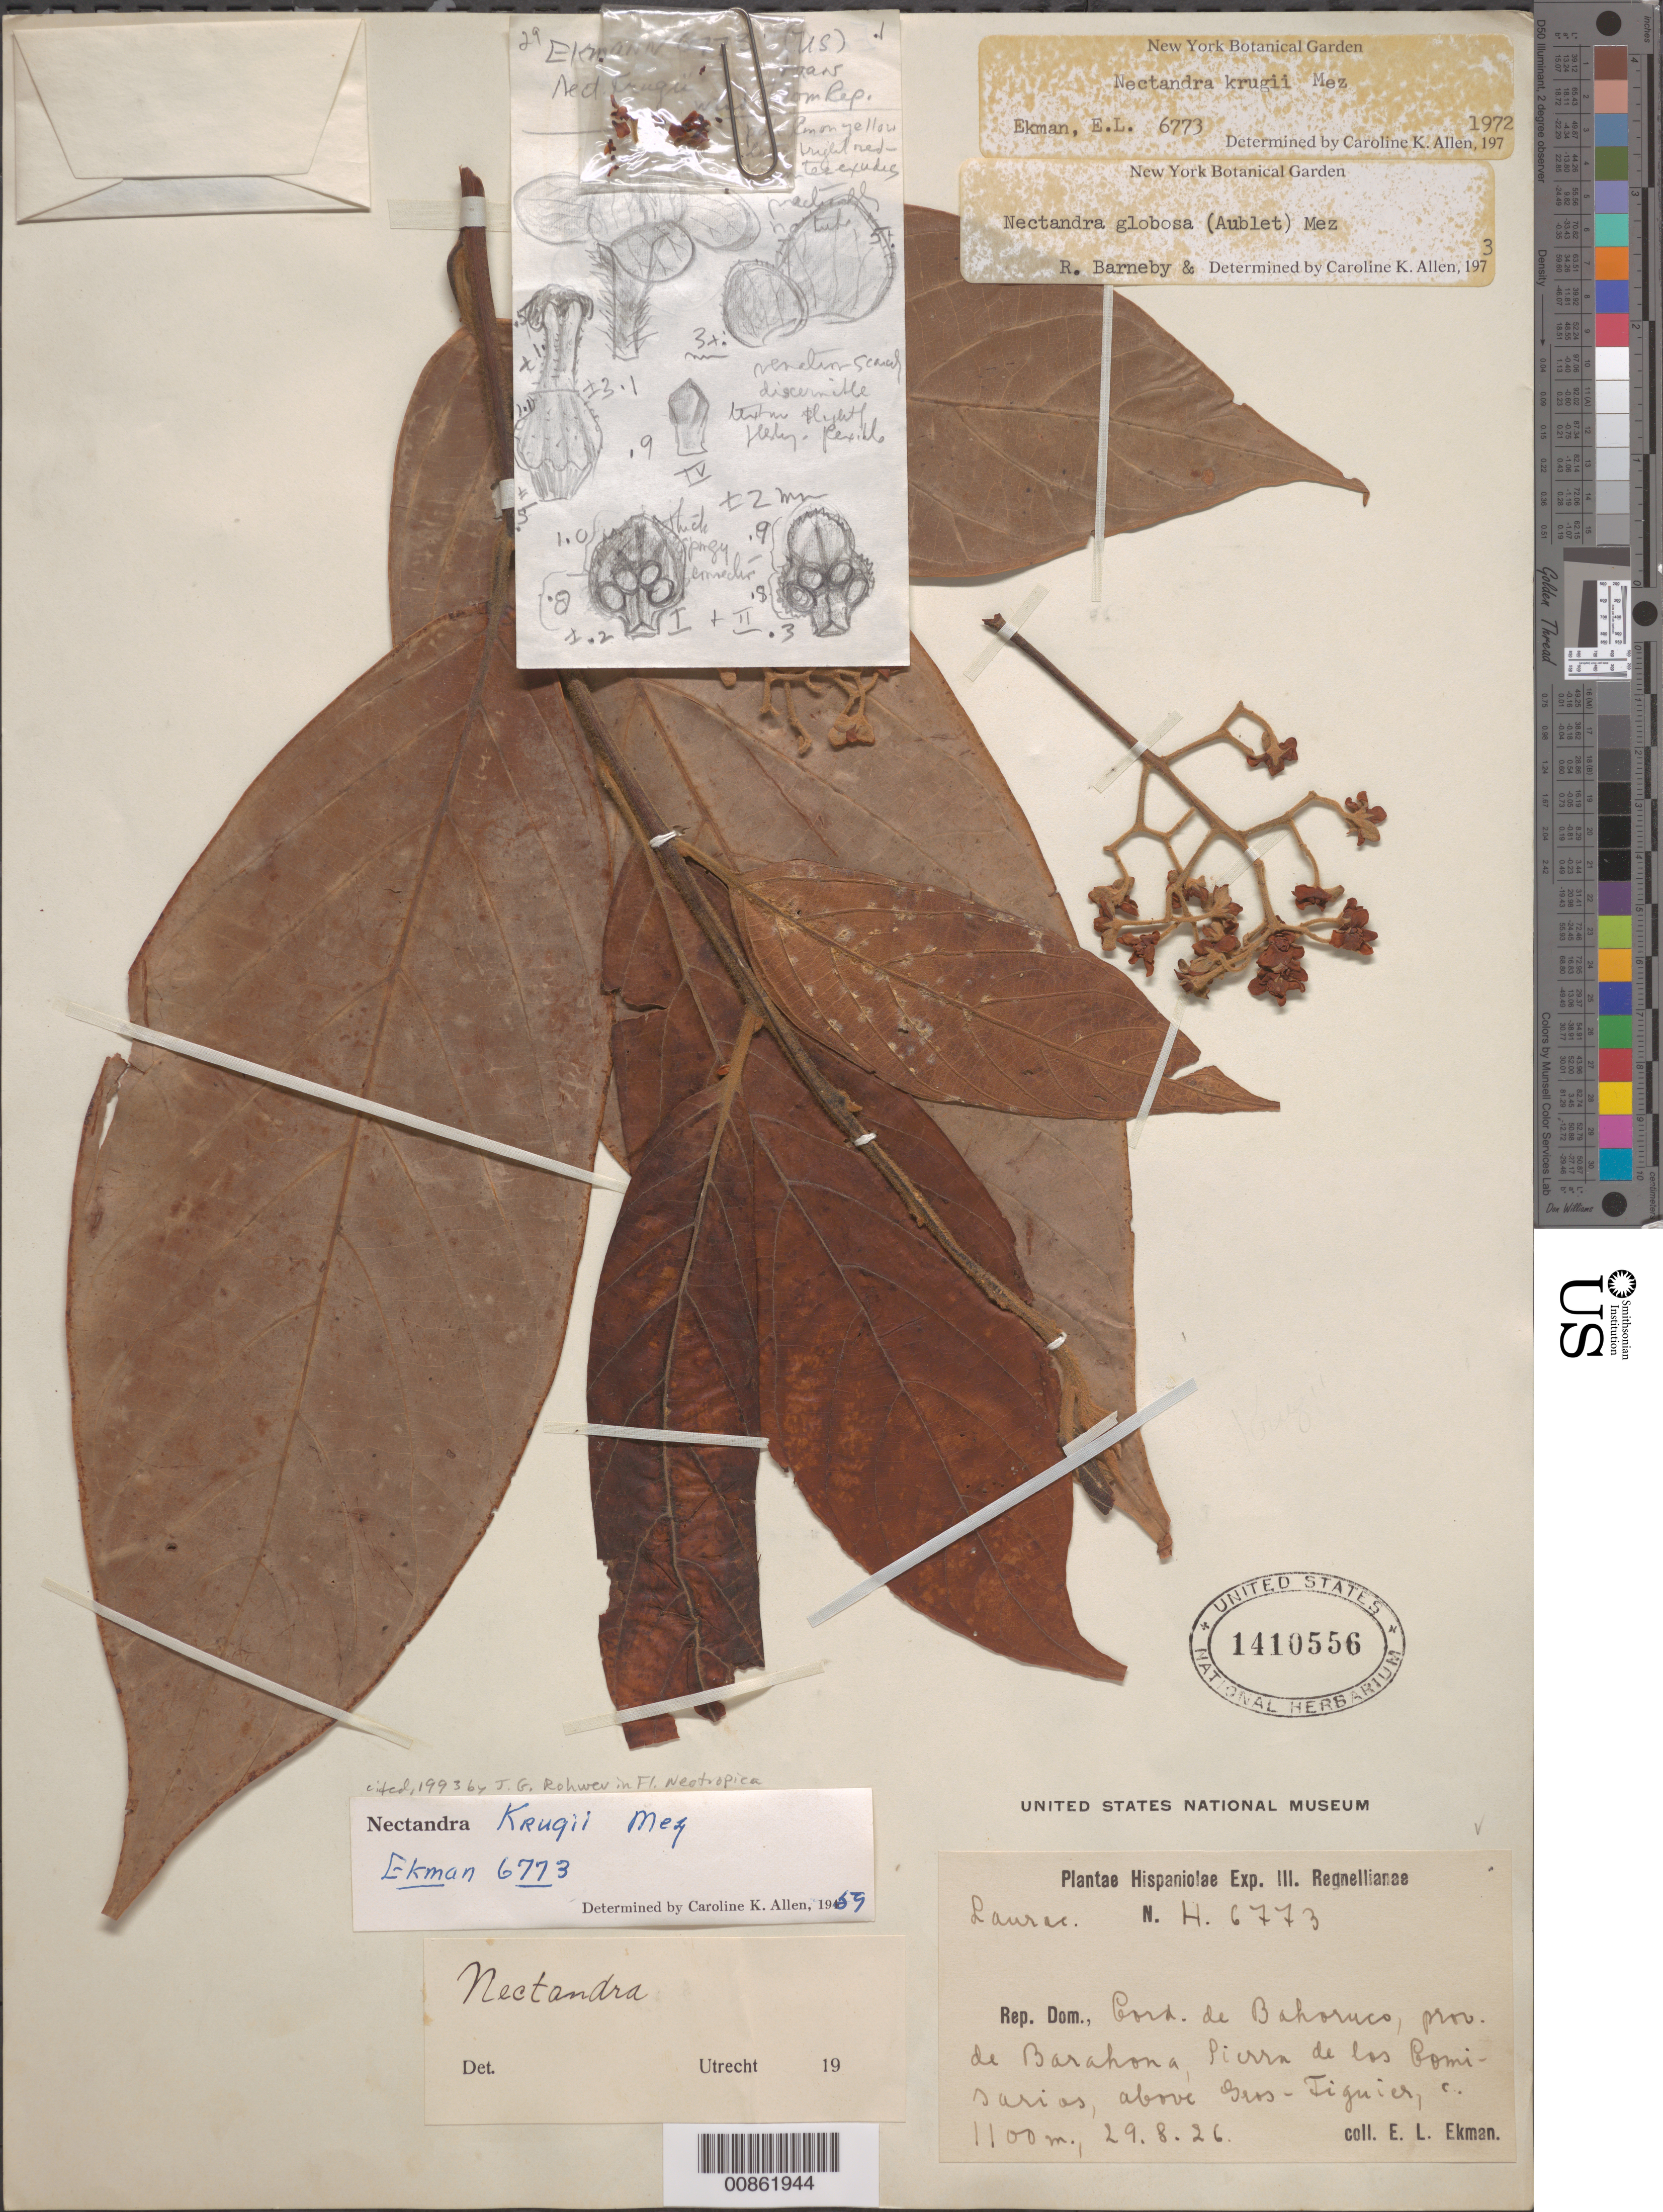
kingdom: Plantae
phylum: Tracheophyta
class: Magnoliopsida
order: Laurales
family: Lauraceae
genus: Nectandra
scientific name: Nectandra krugii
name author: Mez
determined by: Allen, C. K.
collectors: E. L. Ekman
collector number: H 6773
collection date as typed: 29 Aug 1926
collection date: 1926-08-29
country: Dominican Republic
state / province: Barahona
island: Hispaniola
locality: Cordillera de Bahoruco, Sierra de los Comisarios, above Gros-Figuier.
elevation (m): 1100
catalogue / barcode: US 1410556